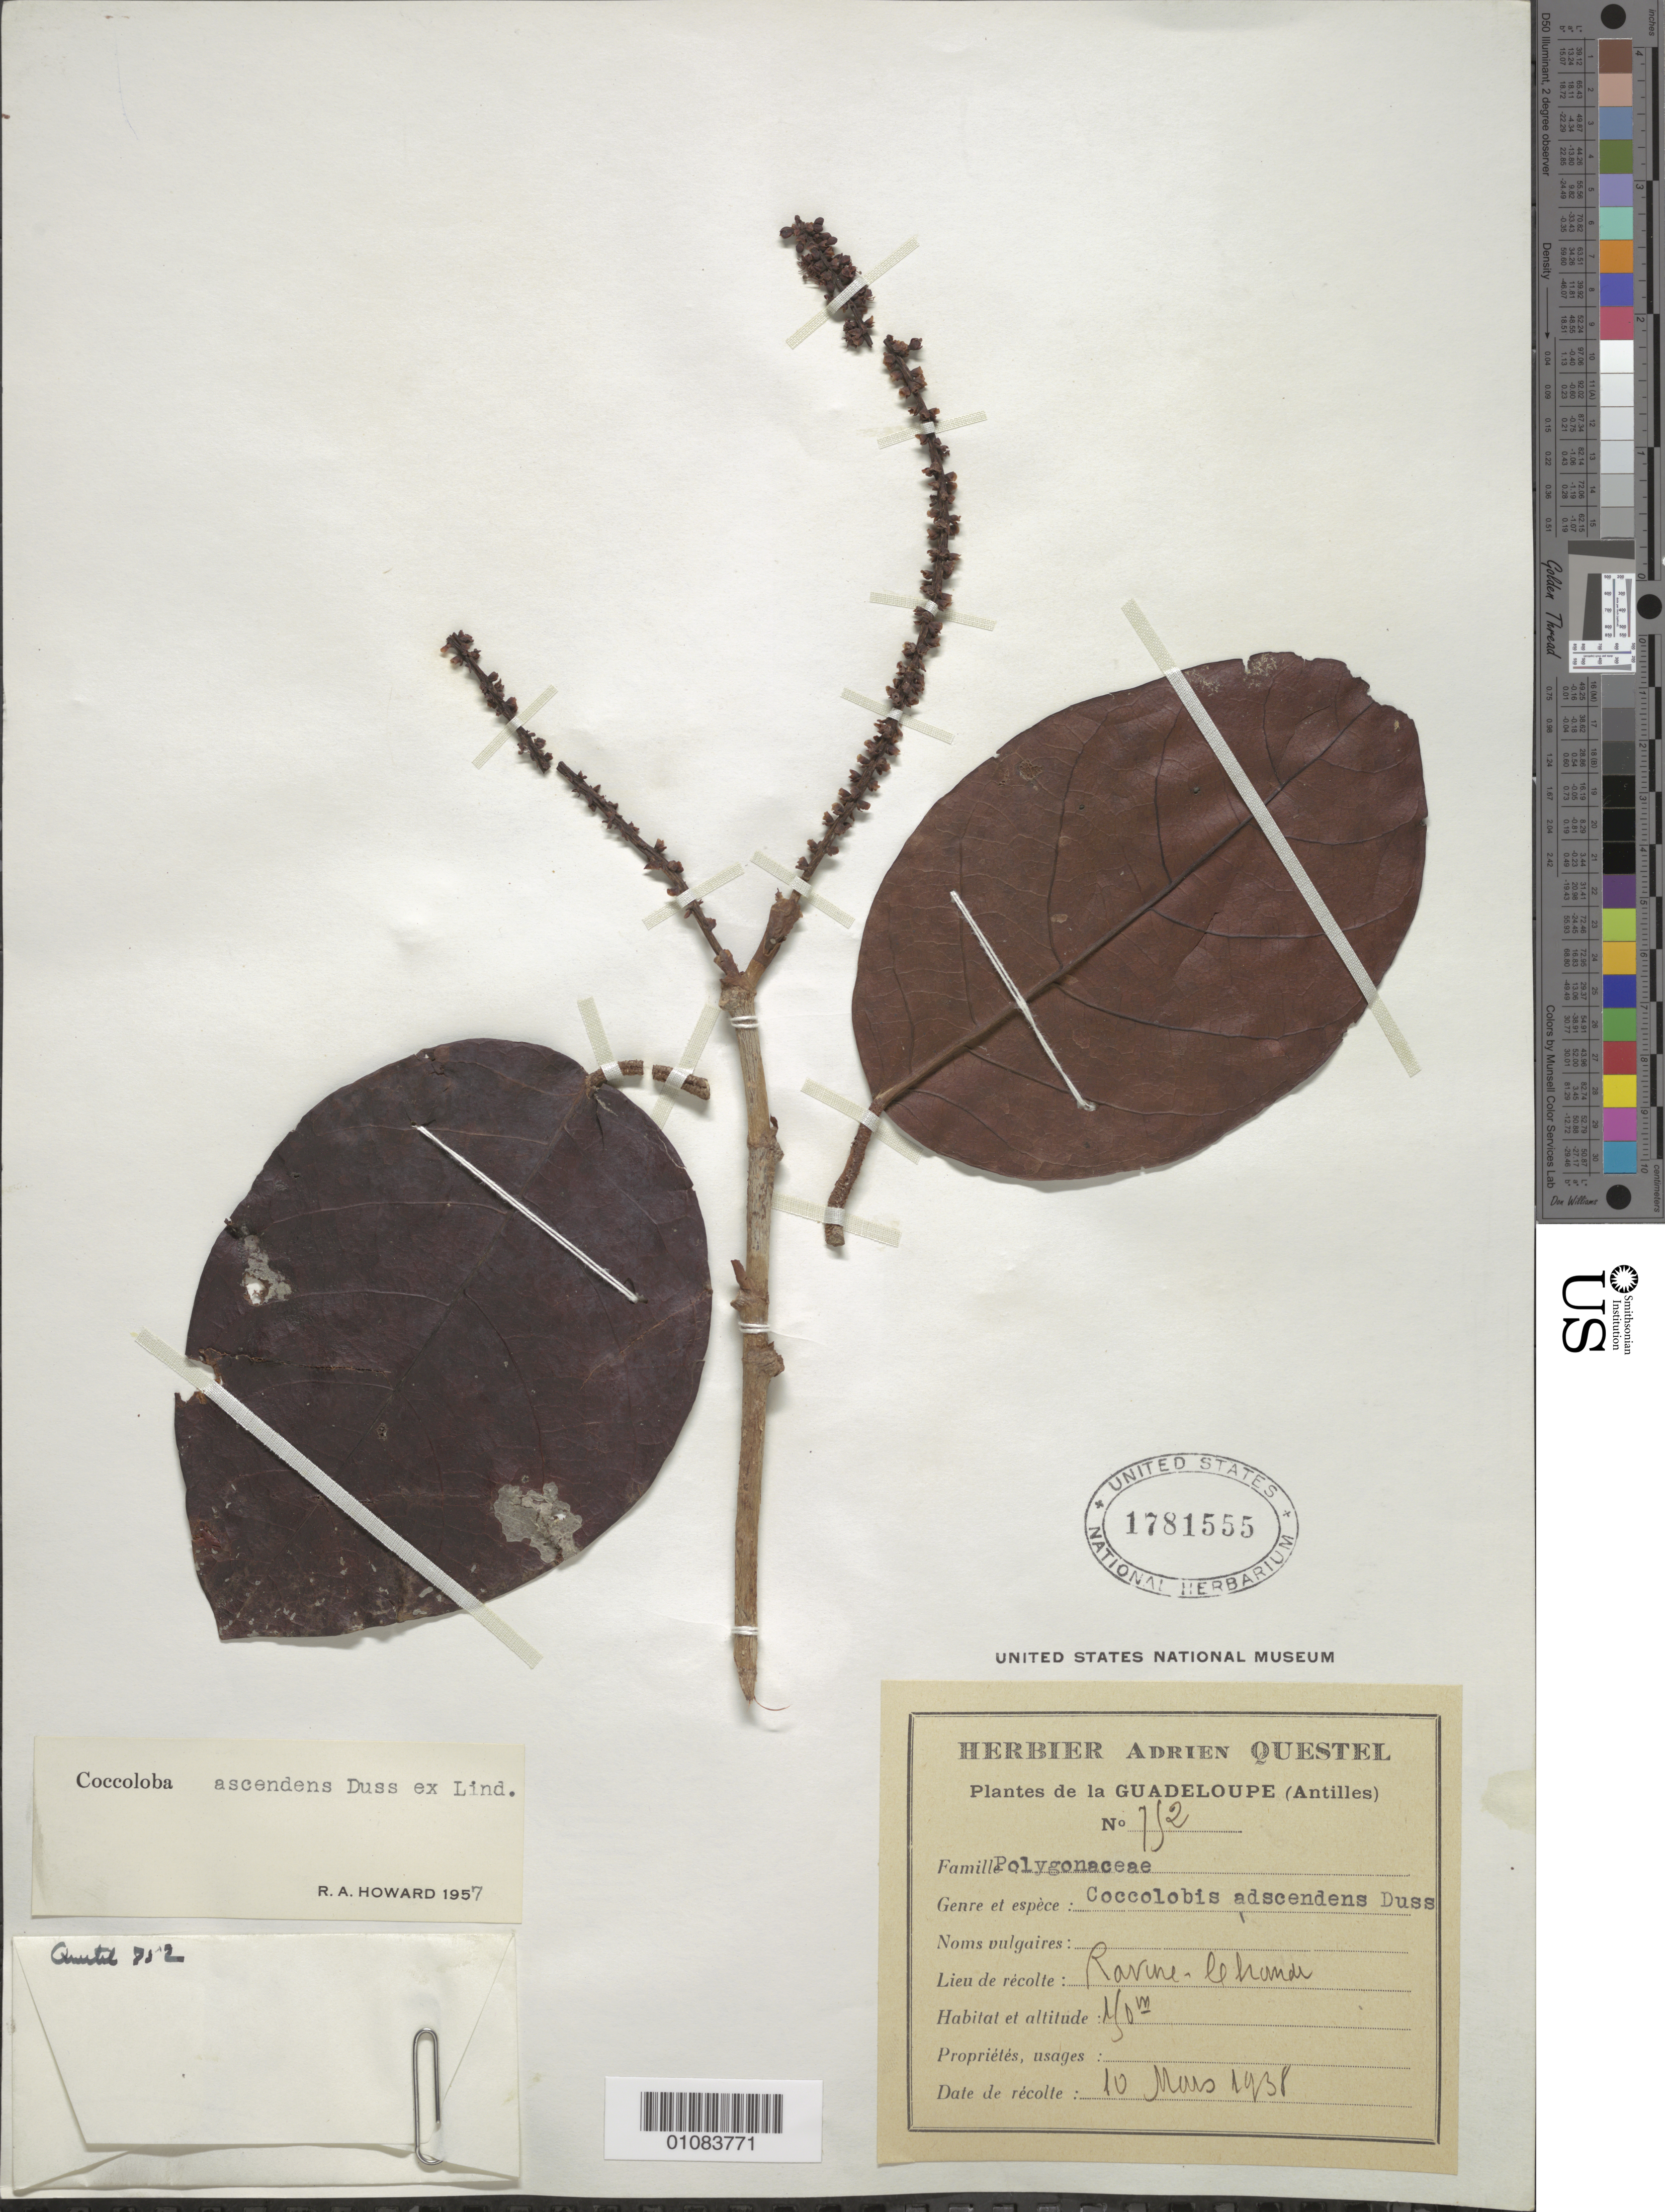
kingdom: Plantae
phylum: Tracheophyta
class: Magnoliopsida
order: Caryophyllales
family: Polygonaceae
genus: Coccoloba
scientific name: Coccoloba ascendens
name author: Duss ex Lindau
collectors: A. Questel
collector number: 752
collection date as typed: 10 Mar 1938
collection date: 1938-03-10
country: Guadeloupe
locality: Ravine-lehandi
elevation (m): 150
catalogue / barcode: US 1781555